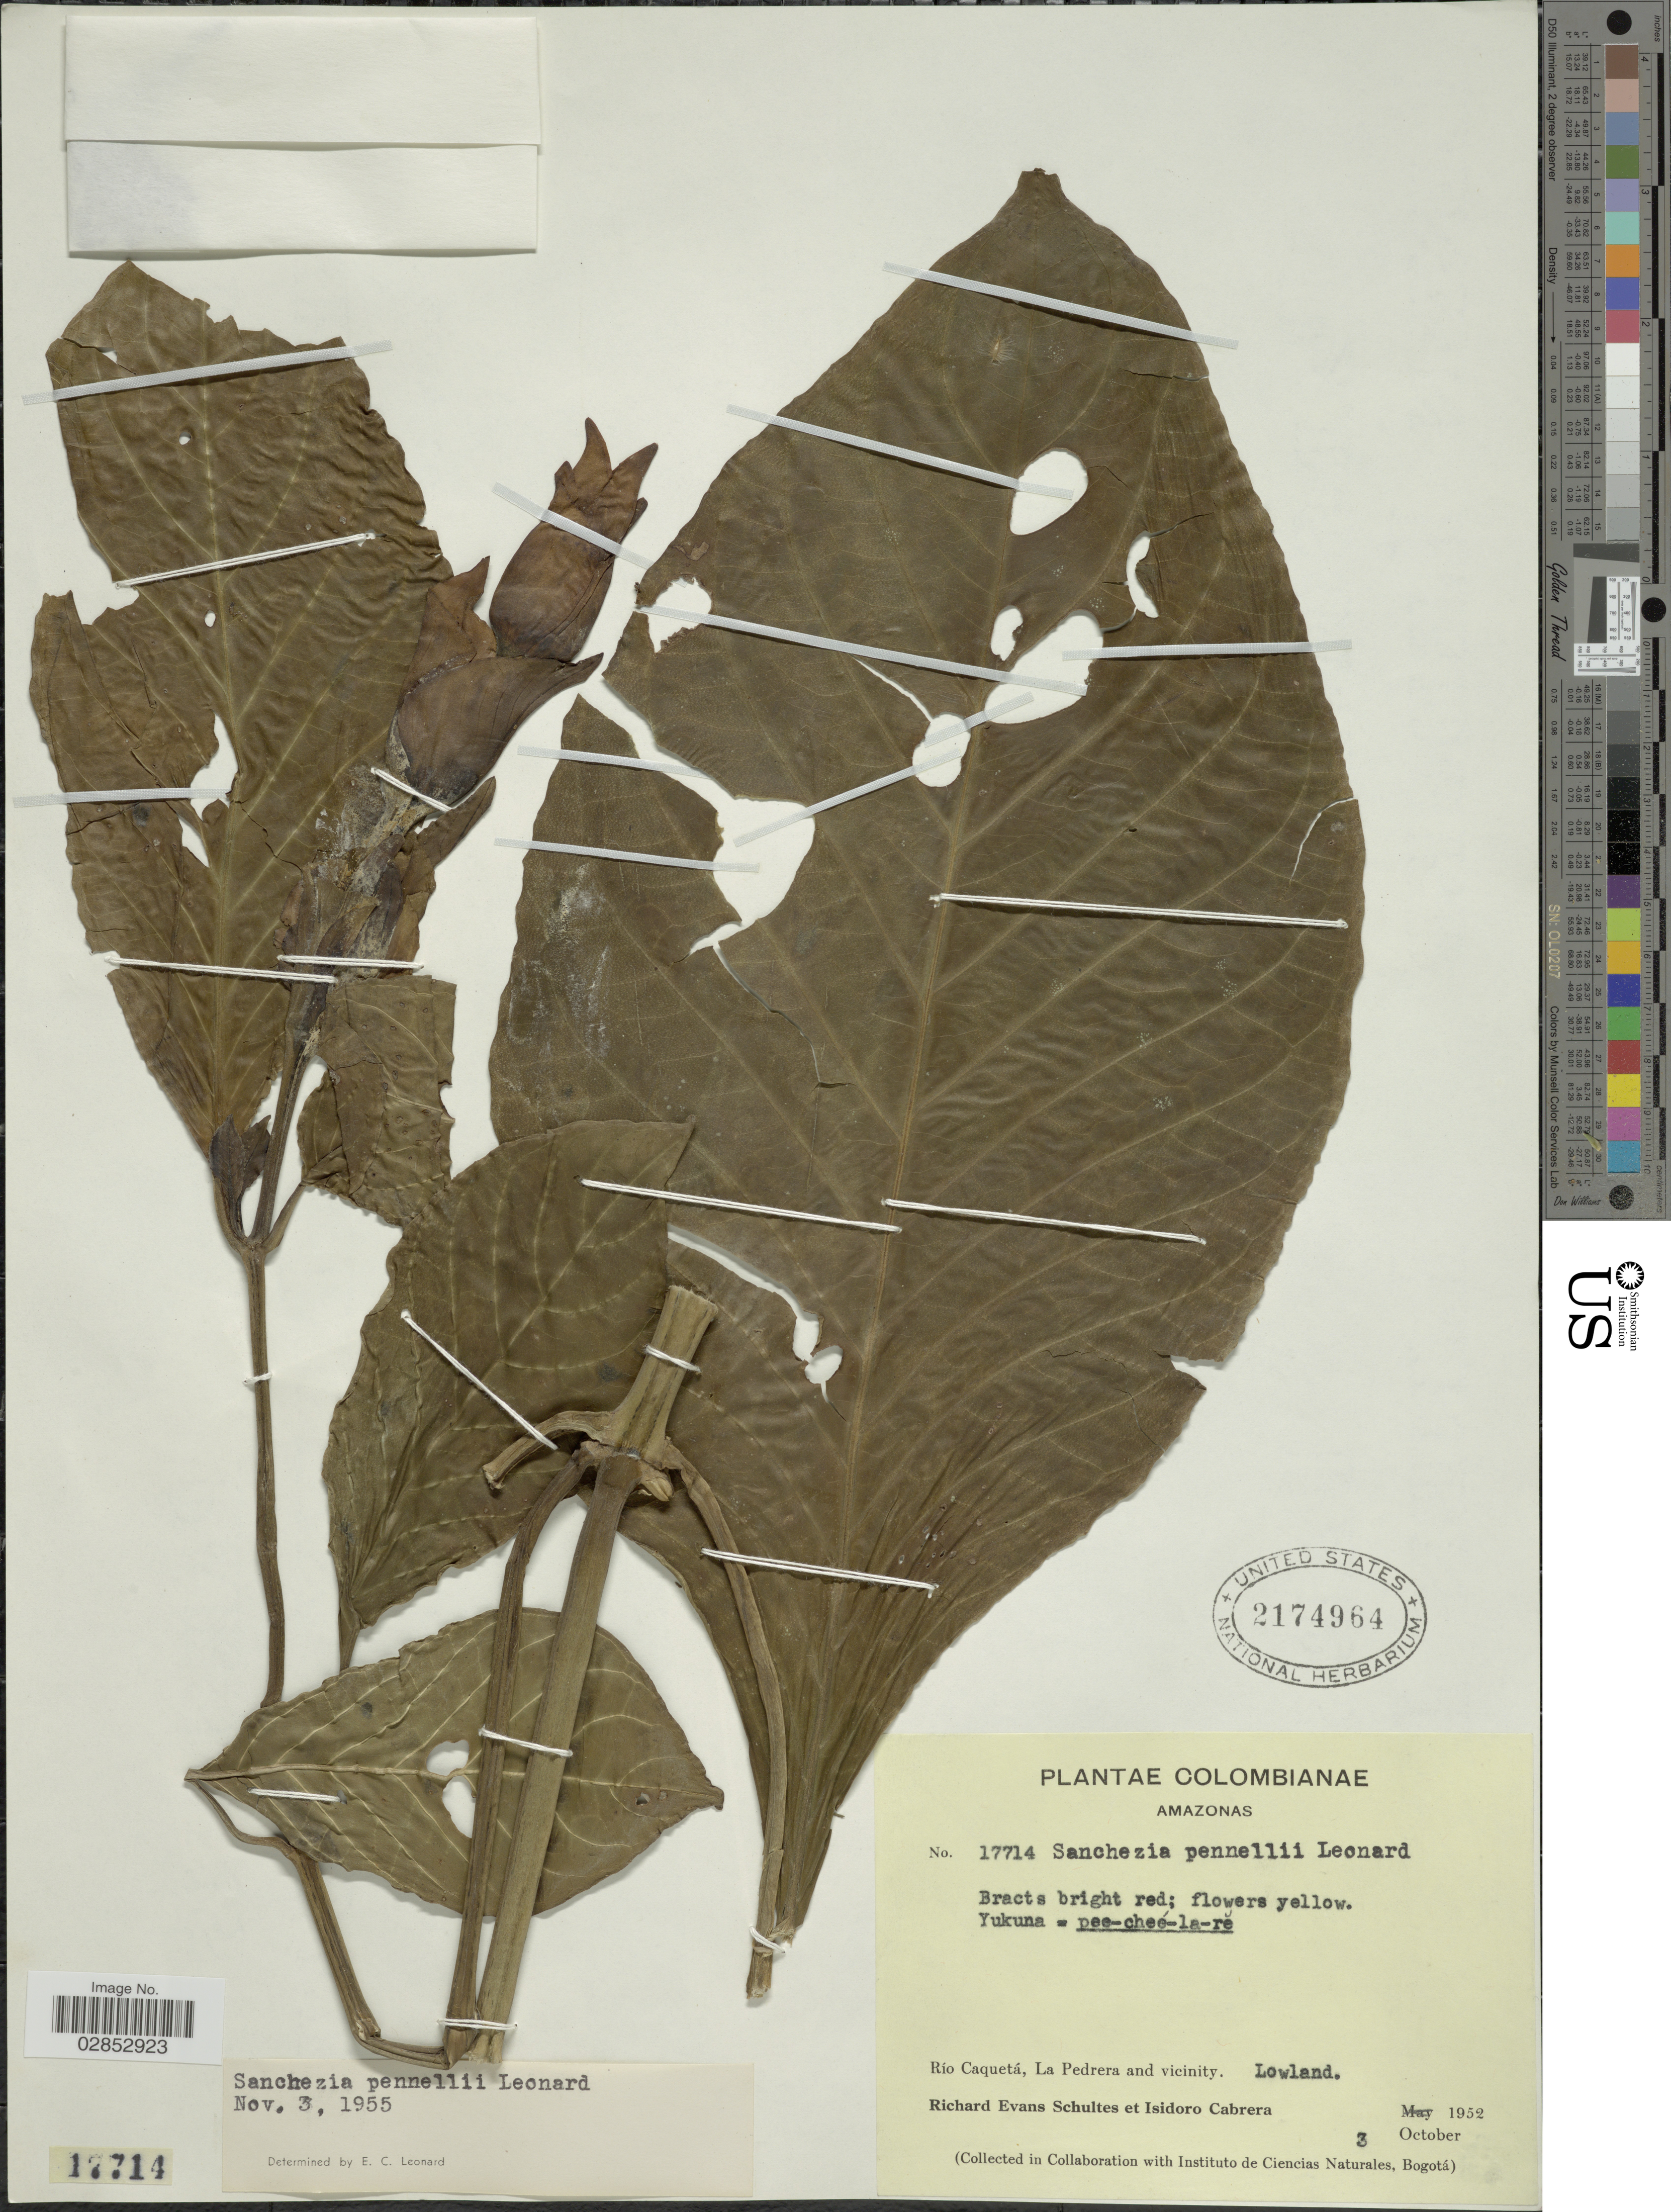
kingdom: Plantae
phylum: Tracheophyta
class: Magnoliopsida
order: Lamiales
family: Acanthaceae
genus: Sanchezia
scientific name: Sanchezia macrocnemis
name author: (Nees) Wassh.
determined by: Azevedo, Igor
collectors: R. E. Schultes & I. Cabrera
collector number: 17714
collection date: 1952-10-03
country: Colombia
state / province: Amazônas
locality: Río Caquetá, La Pedrera and vicinity.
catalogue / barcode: US 2174964